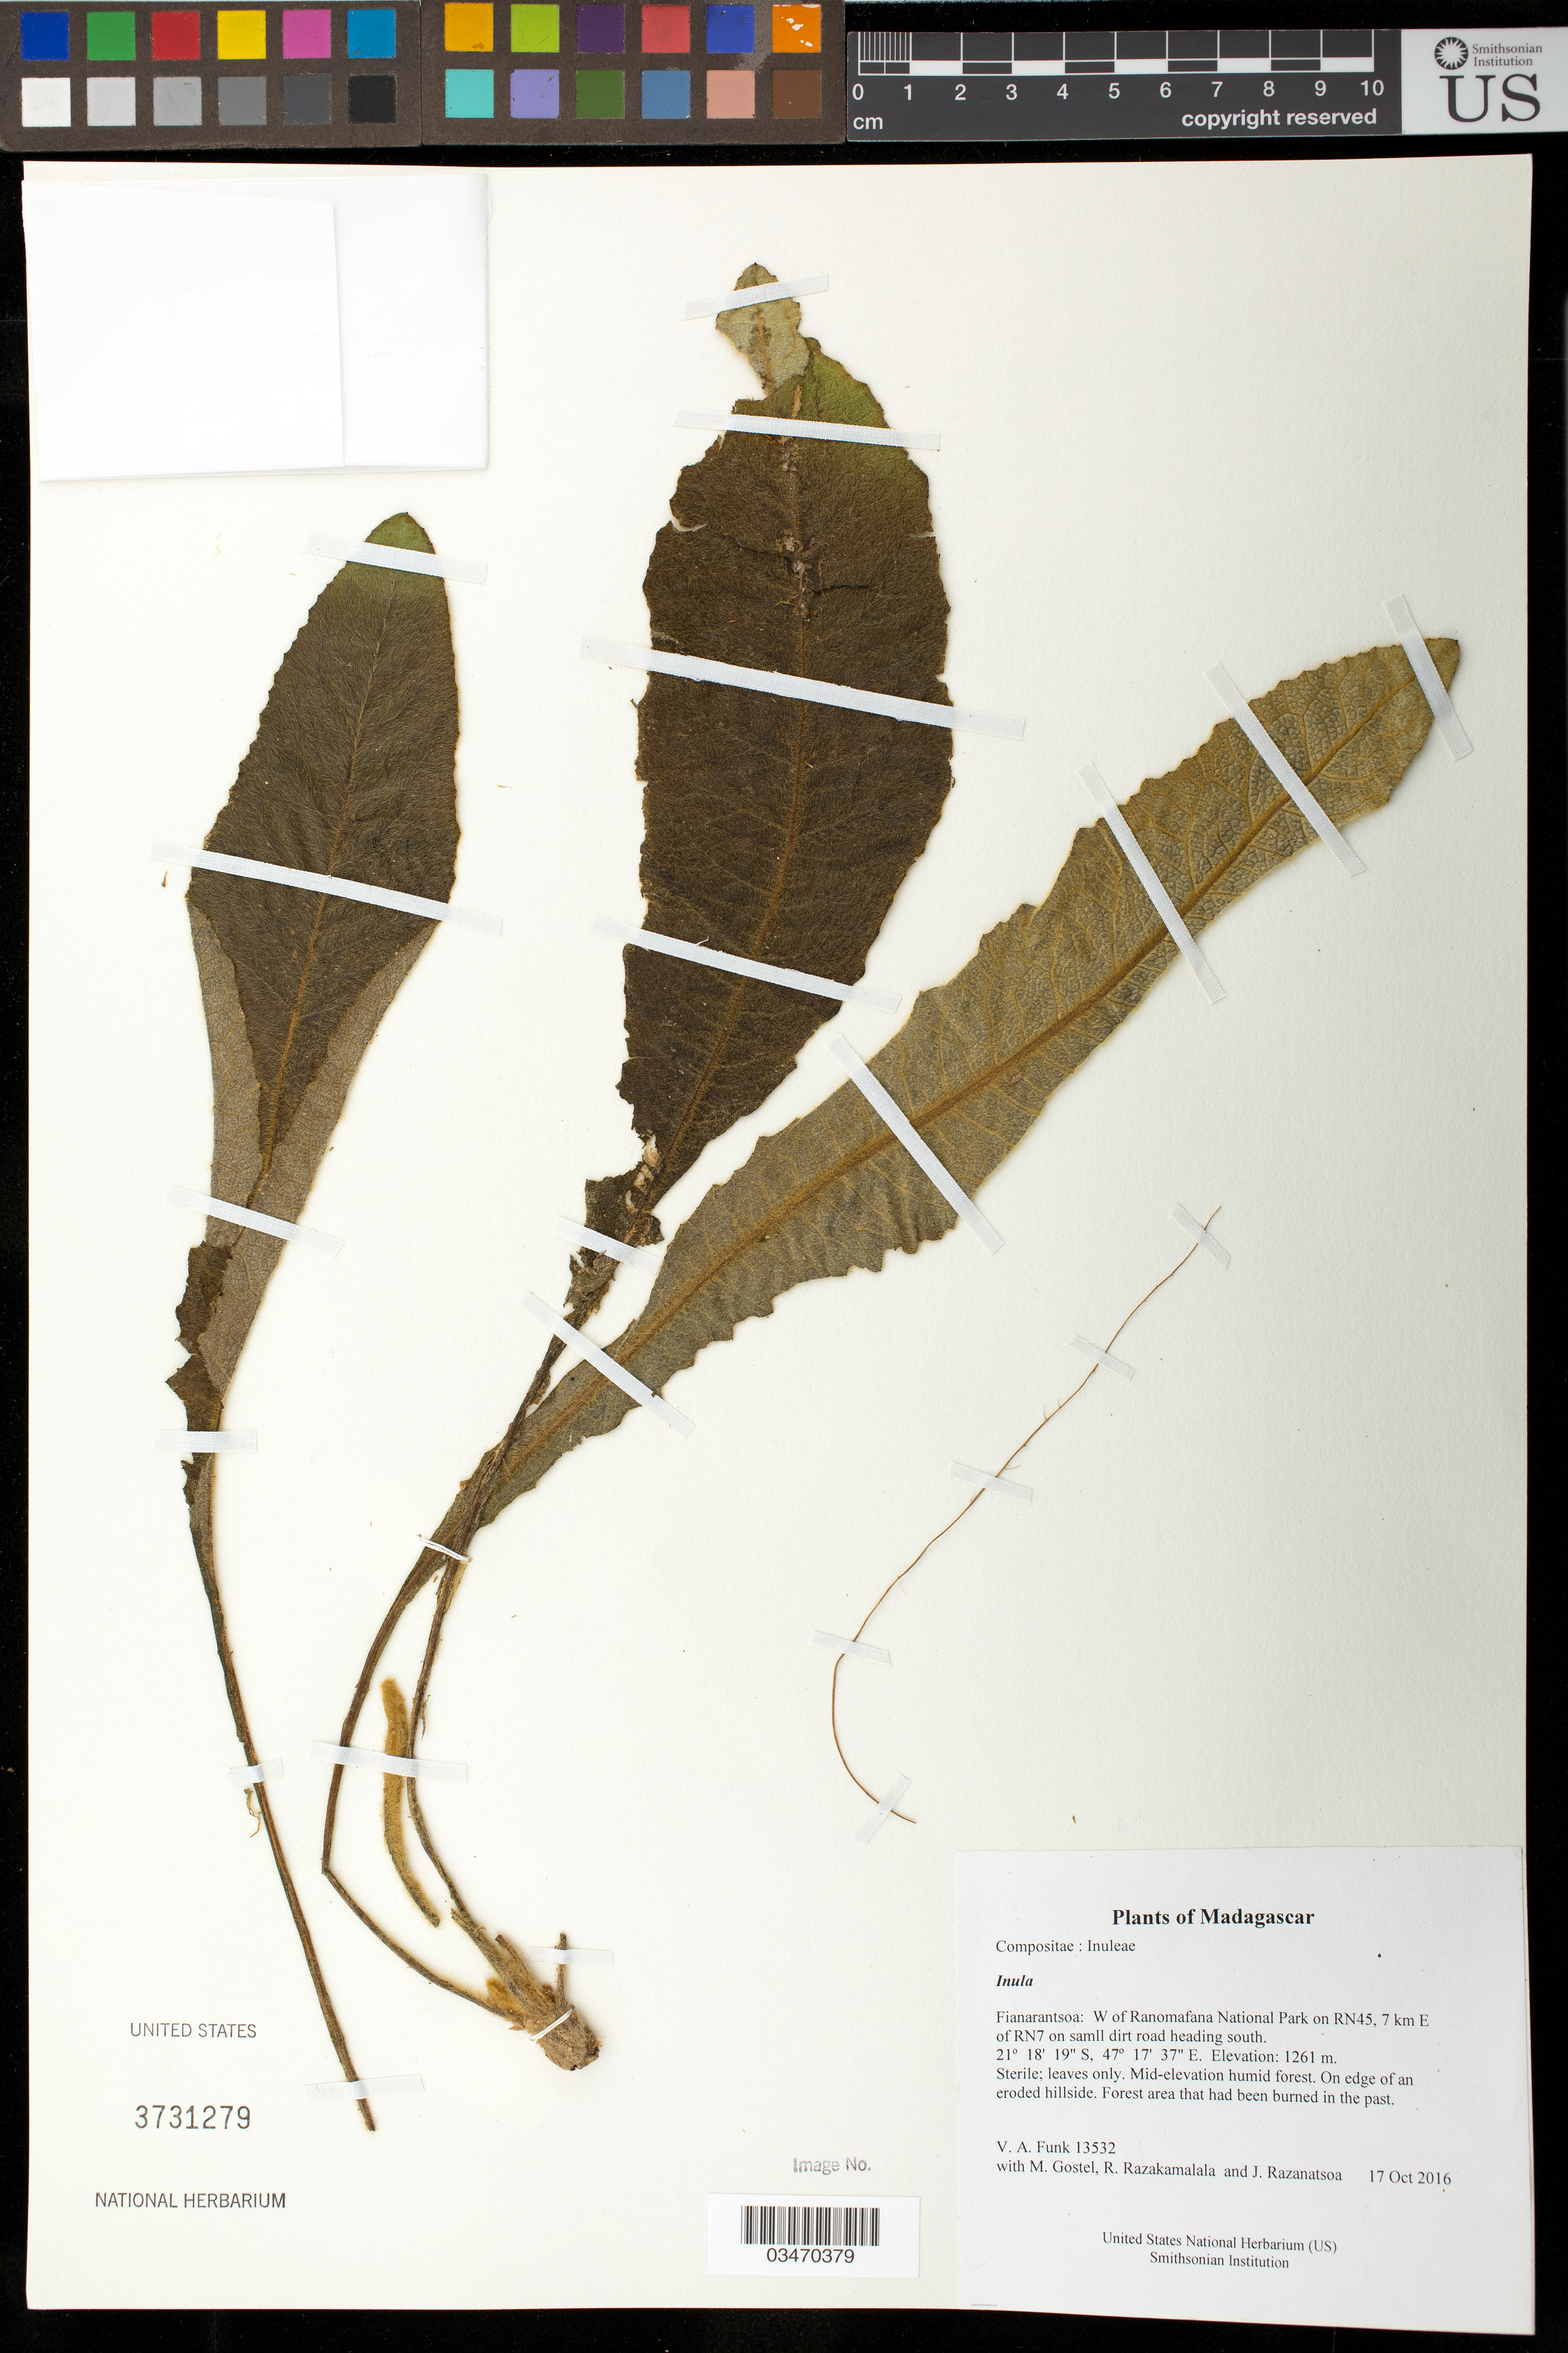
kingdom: Plantae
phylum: Tracheophyta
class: Magnoliopsida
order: Asterales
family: Asteraceae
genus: Inula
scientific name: Inula sp.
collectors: M. R. Gostel, R. Razakamalala & J. Razanatsoa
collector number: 13532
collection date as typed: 17 Oct 2016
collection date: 2016-10-17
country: Madagascar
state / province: Haute Matsiatra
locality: W of Ranomafana National Park on RN45, 7 km E of RN7 on samll dirt road heading south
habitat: Mid-elevation humid forest. On edge of an eroded hillside. Forest area that had been burned in the past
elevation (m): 1261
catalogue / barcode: US 3731279